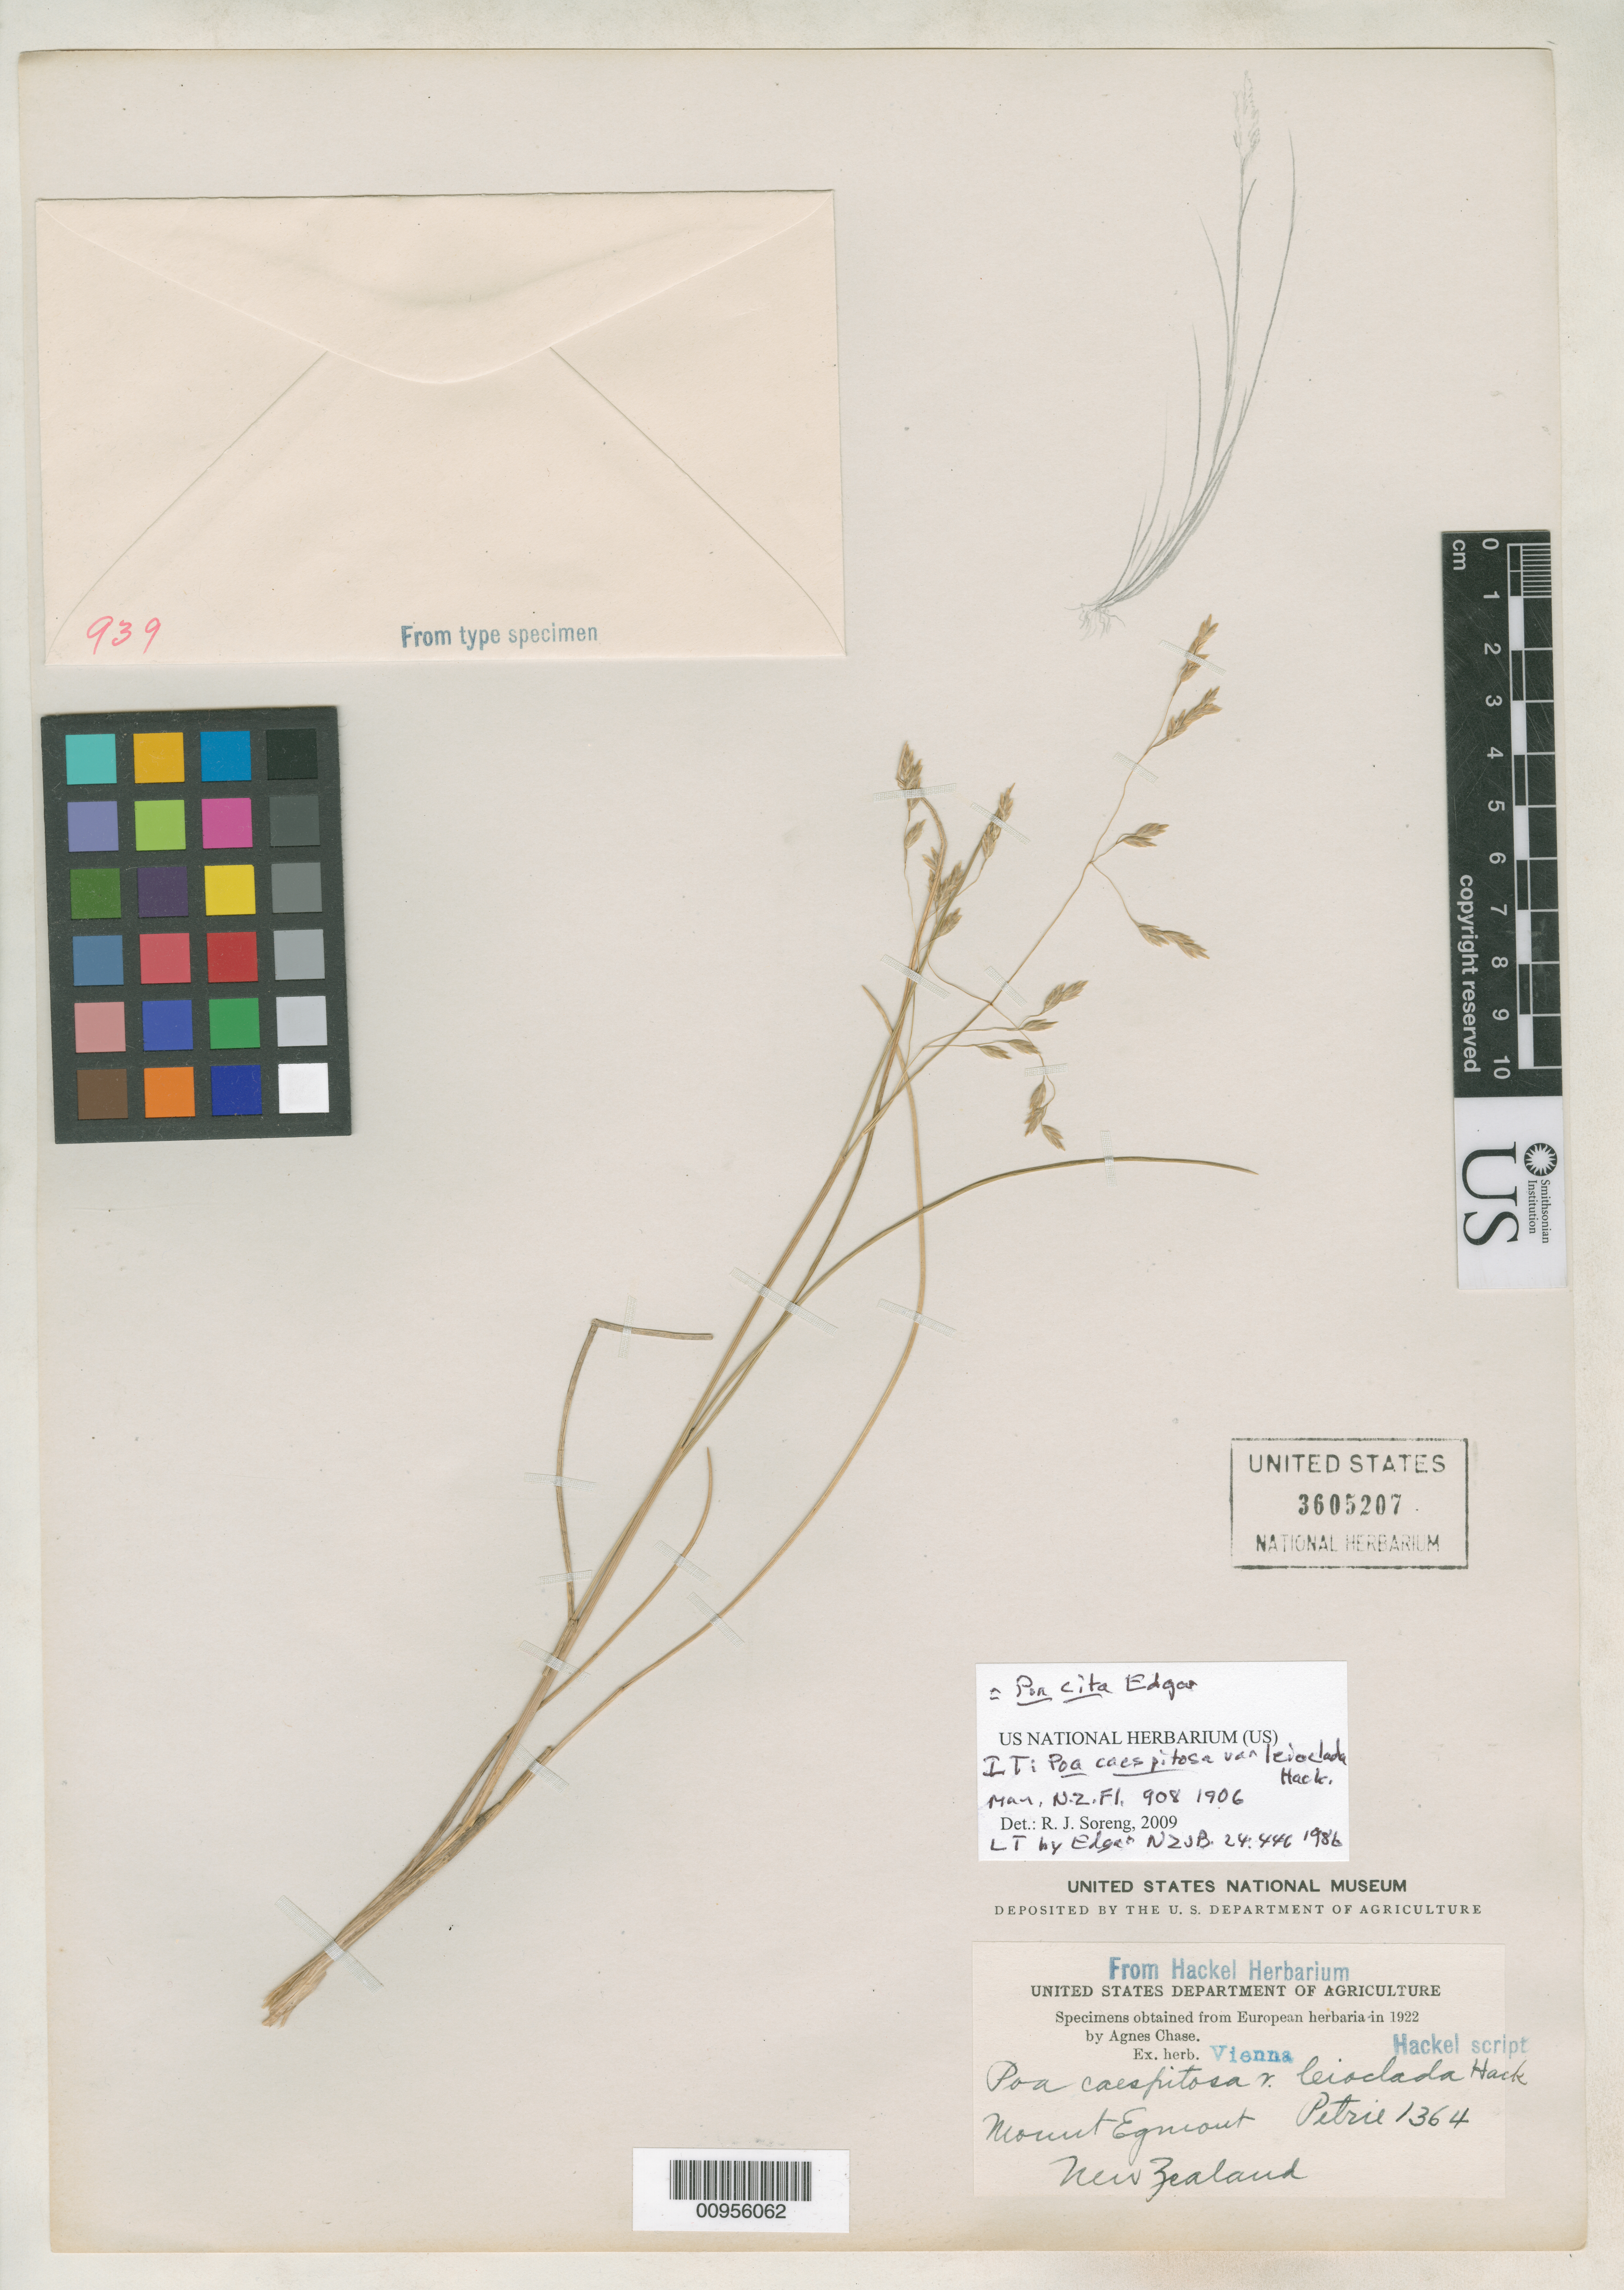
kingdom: Plantae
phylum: Tracheophyta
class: Liliopsida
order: Poales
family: Poaceae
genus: Poa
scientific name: Poa caespitosa var. leioclada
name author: Hack.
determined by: Soreng, Robert J., Research Associate (BOT), Smithsonian Institution - National Museum of Natural History (UNITED STATES)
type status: Isolectotype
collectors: D. Petrie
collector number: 1364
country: New Zealand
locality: Mount Egmont.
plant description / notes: Fragmentary material of type specimen ex herb. Hackel (Vienna).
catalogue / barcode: US 3605207